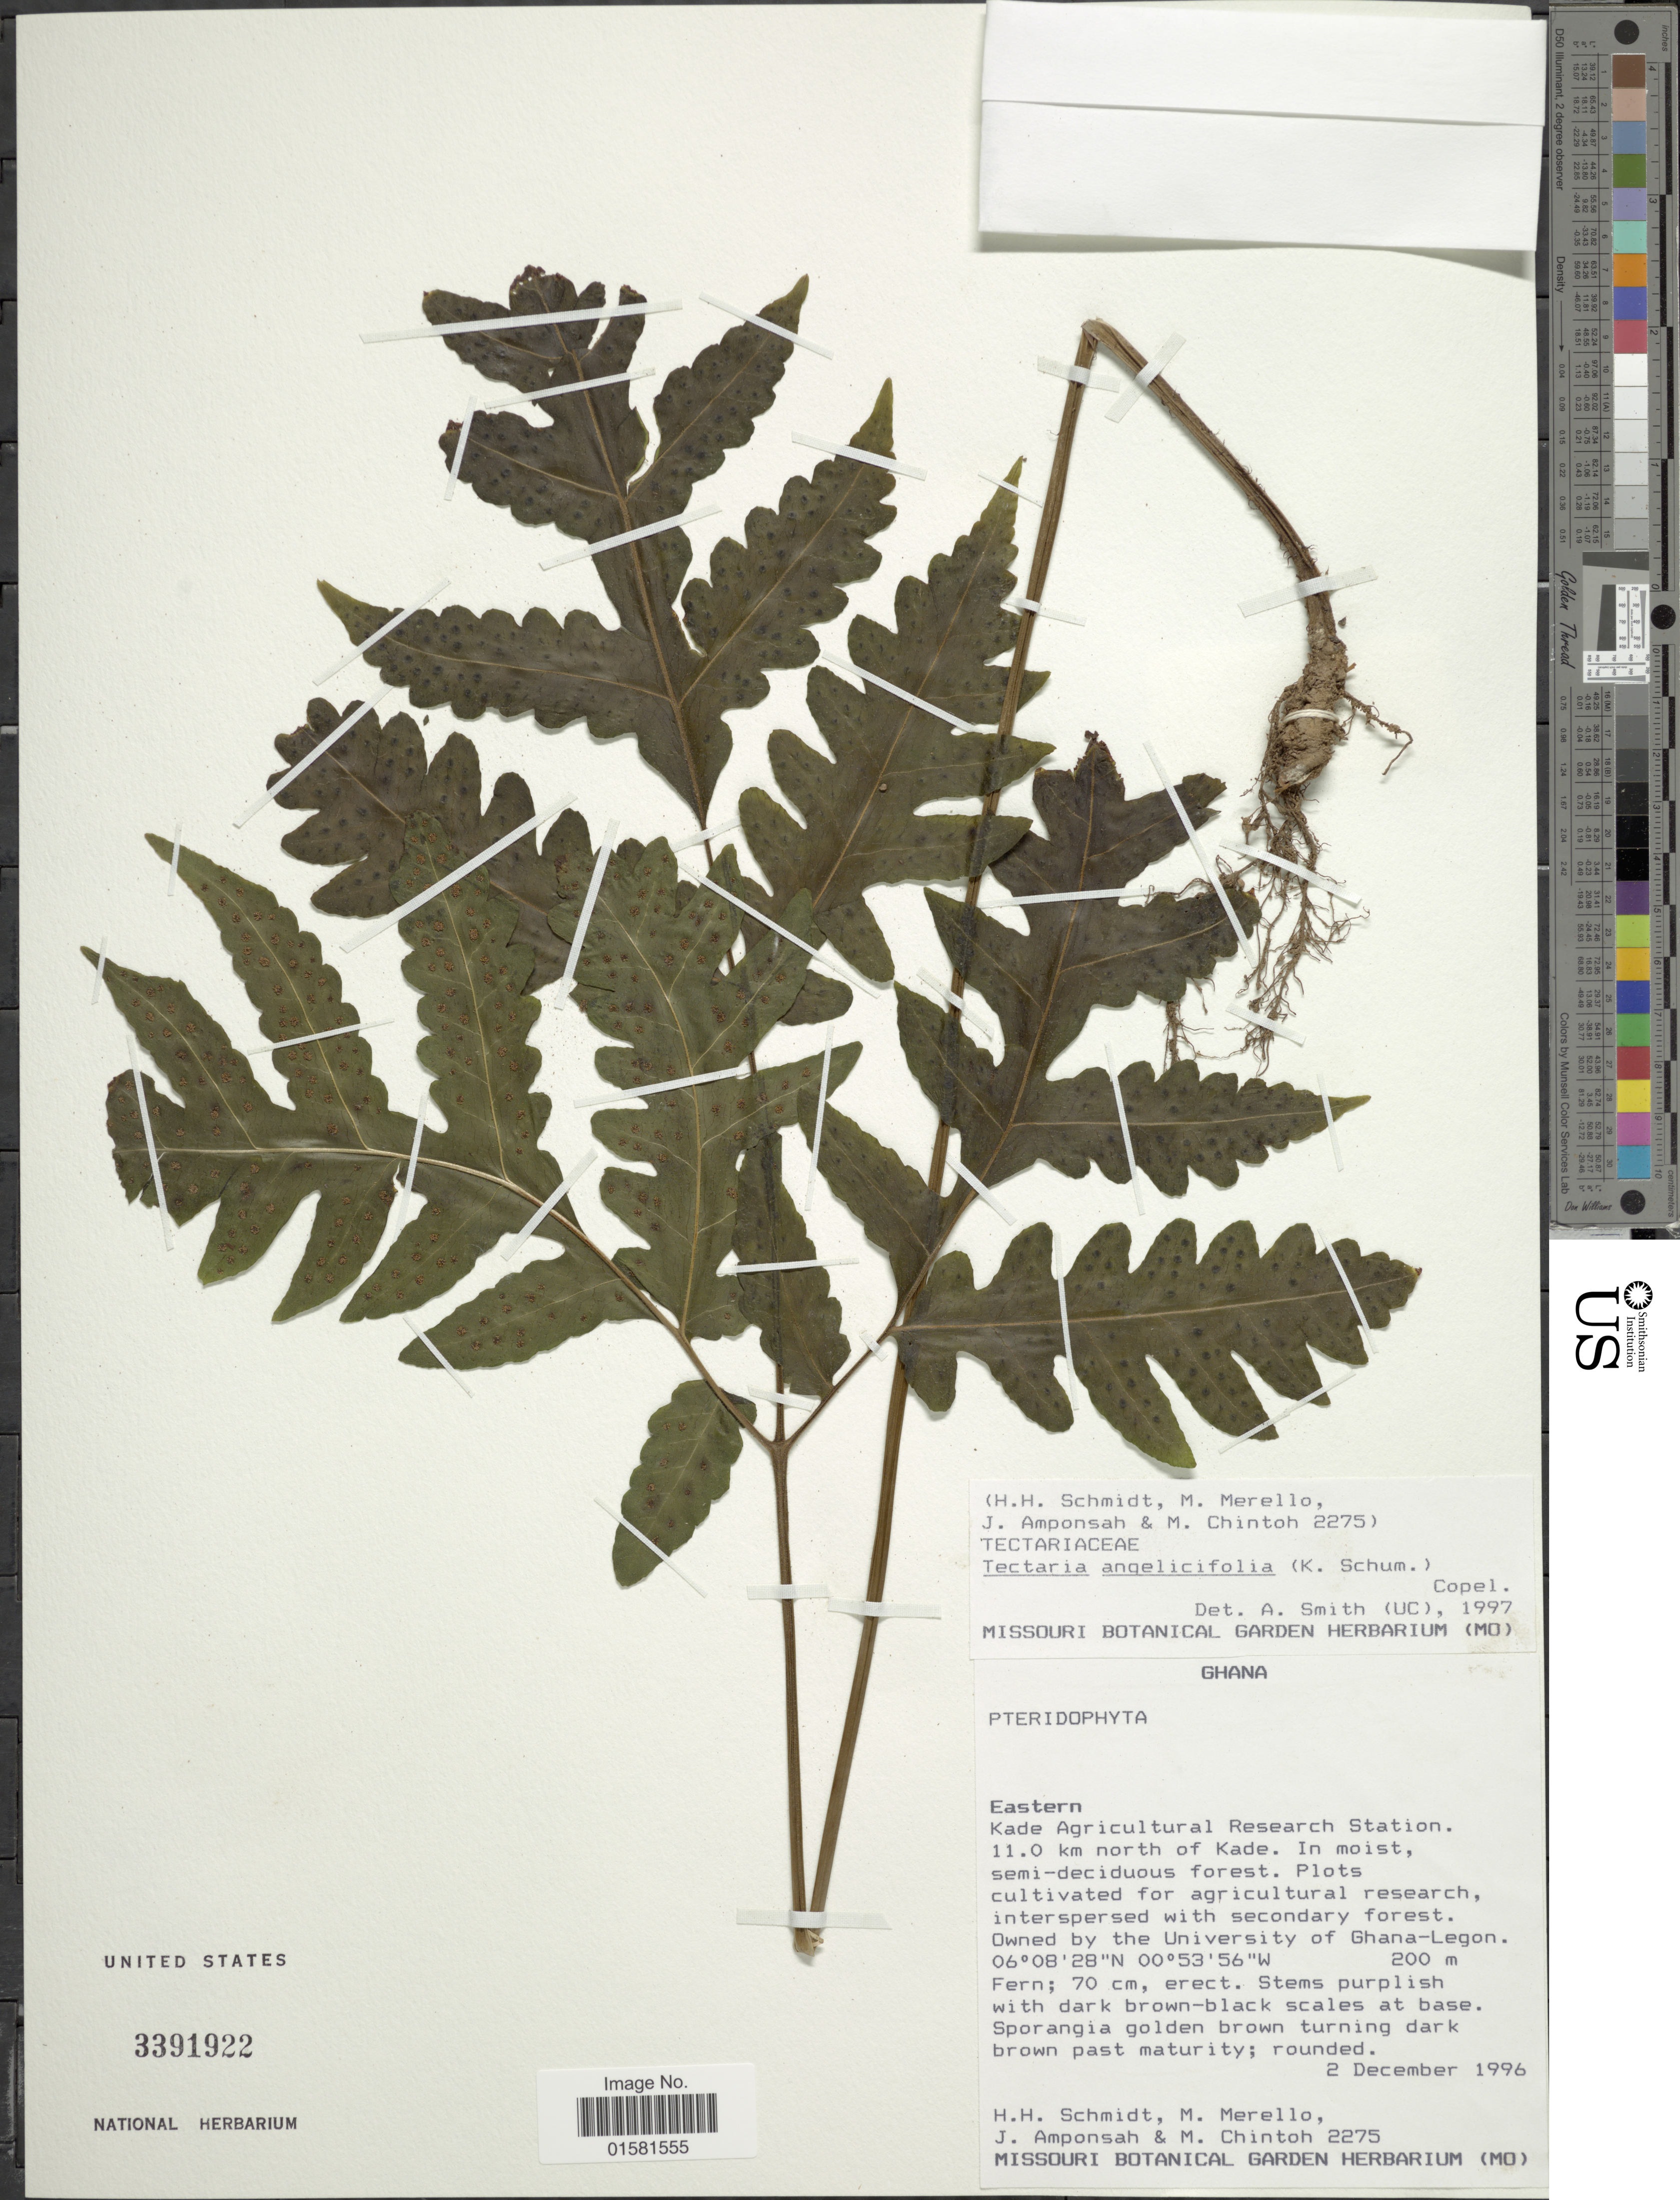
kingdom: Plantae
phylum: Tracheophyta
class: Polypodiopsida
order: Polypodiales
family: Tectariaceae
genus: Tectaria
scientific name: Tectaria angelicifolia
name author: (Schum.) Copel.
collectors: H. H. Schmidt, M. Merello, J. Amponsah & M. Chintoh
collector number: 2275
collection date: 1996-12-02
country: Ghana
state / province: Eastern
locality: Eastern, Kade Agriculture Research Station. 11.0 km north of Kade.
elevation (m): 200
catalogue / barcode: US 3391922